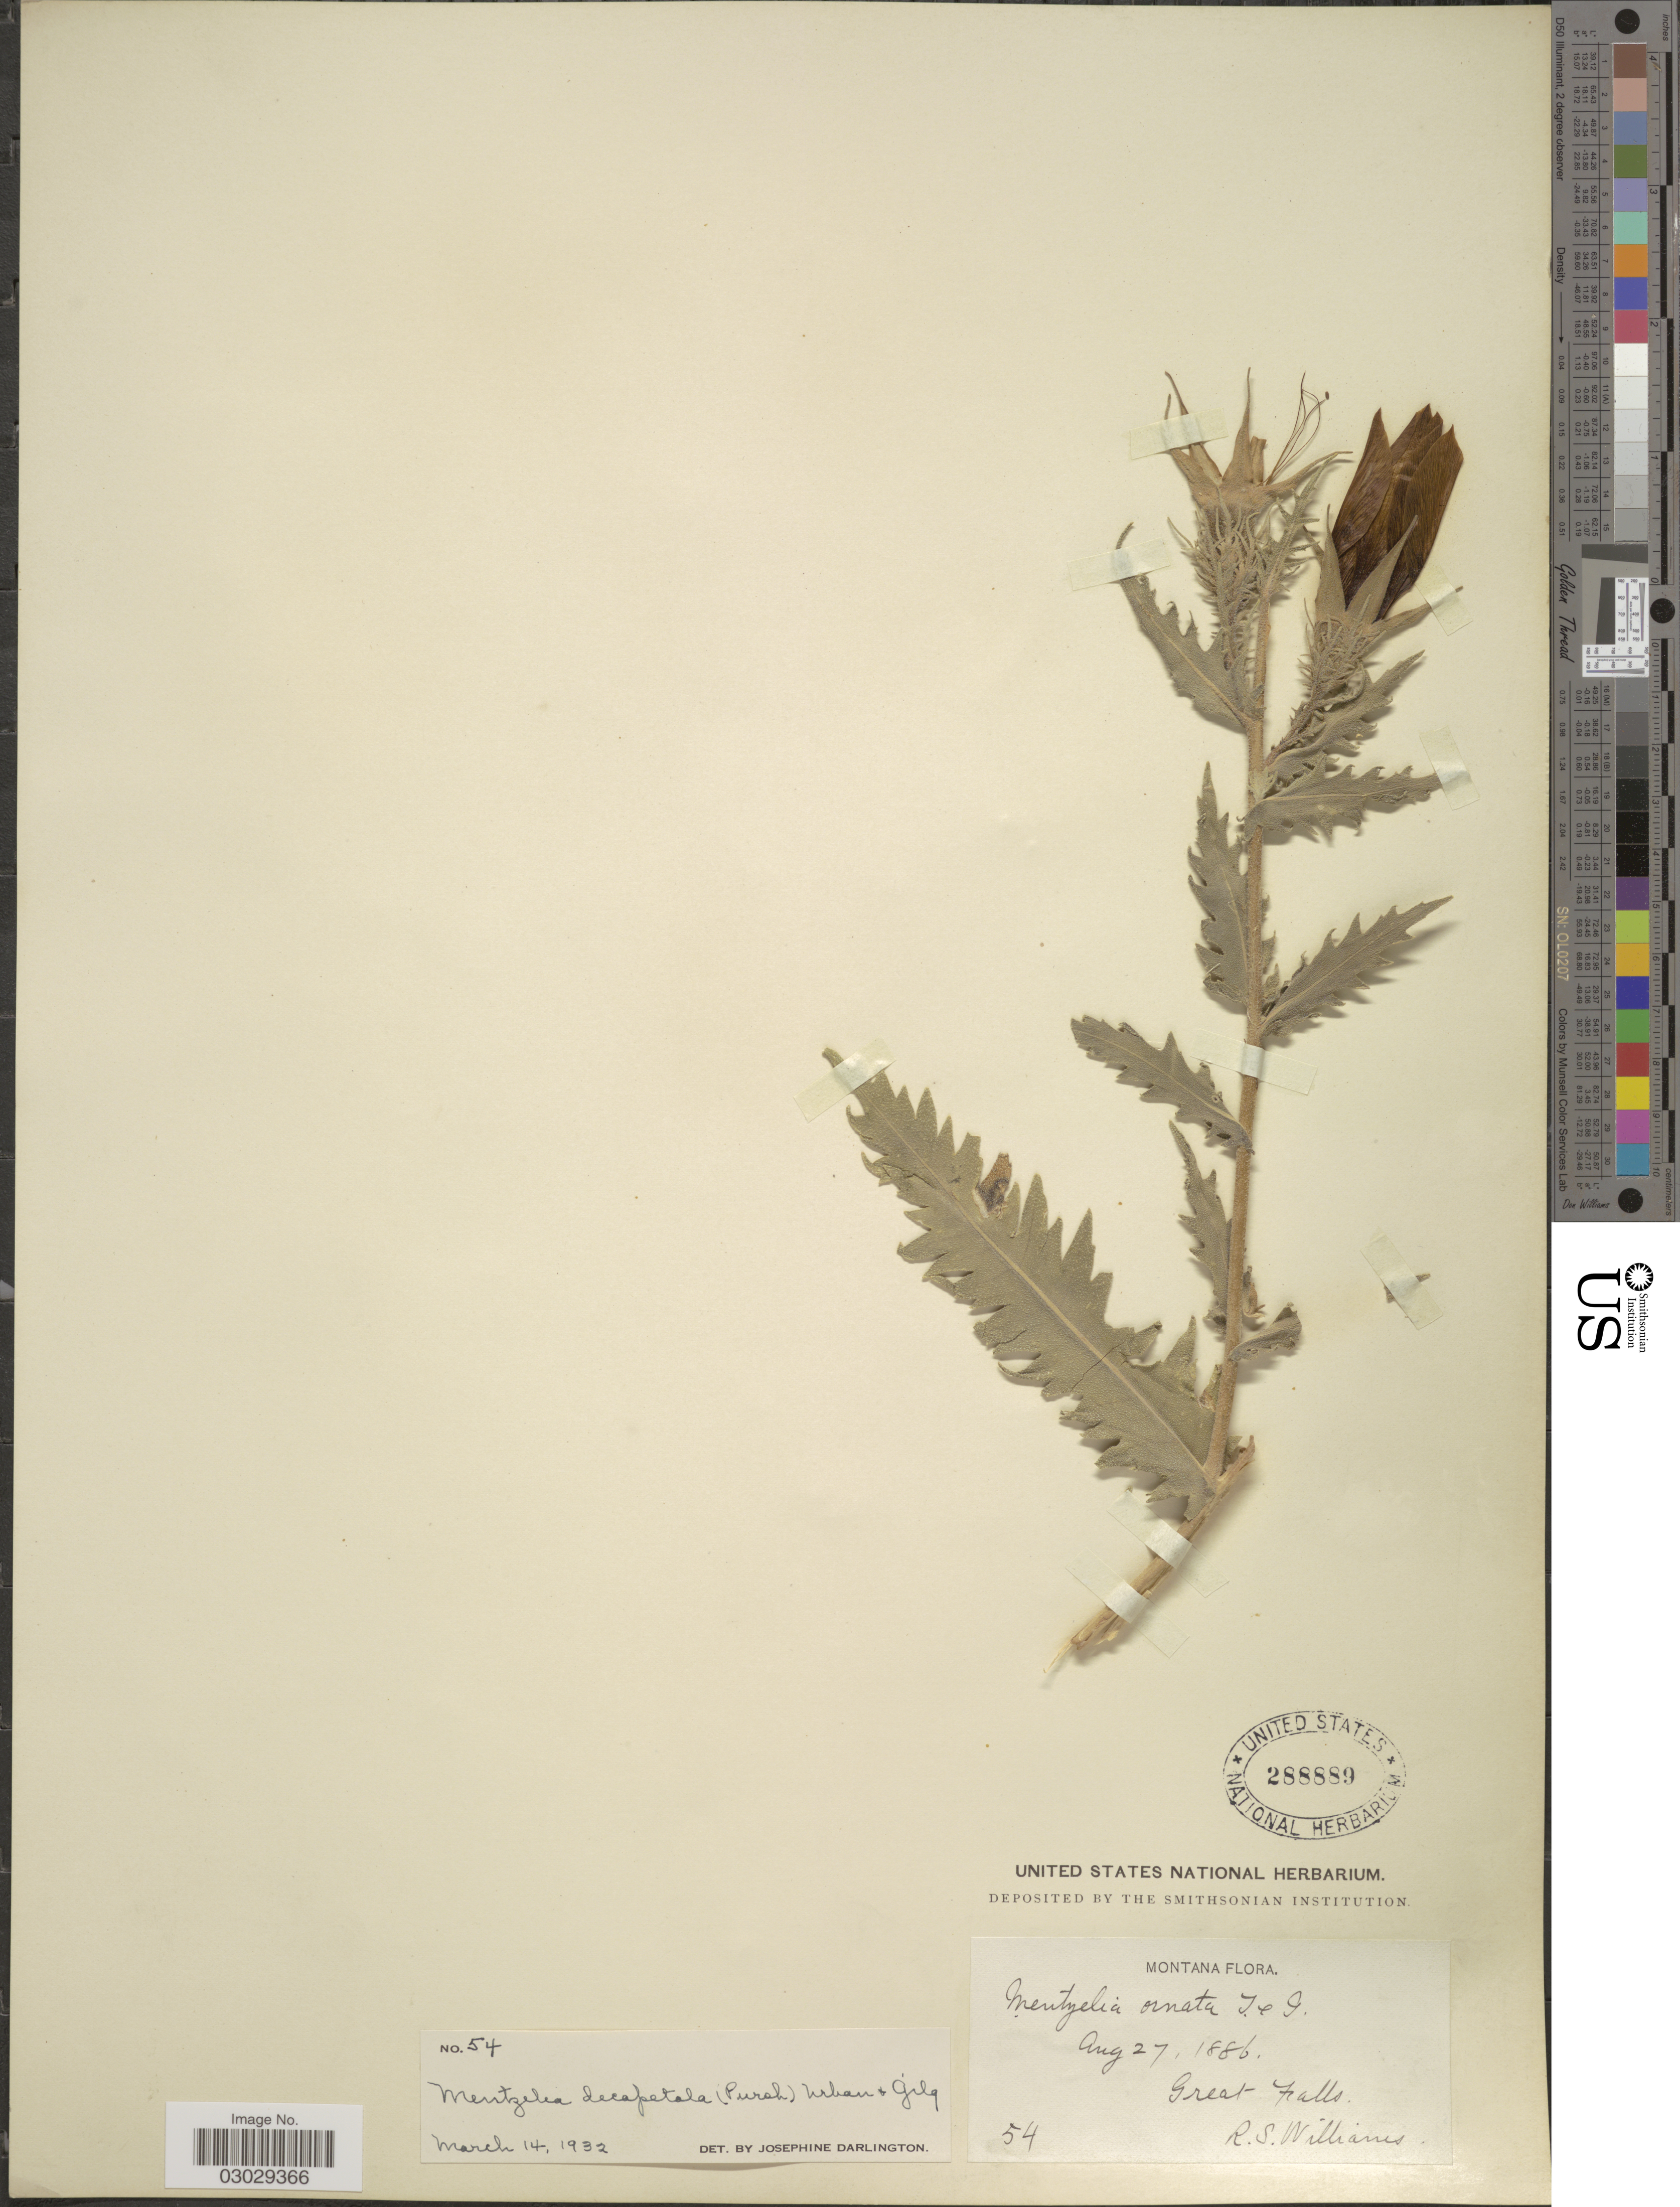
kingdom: Plantae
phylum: Tracheophyta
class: Magnoliopsida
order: Cornales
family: Loasaceae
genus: Mentzelia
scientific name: Mentzelia decapetala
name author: (Sims) Urb.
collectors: R. S. Williams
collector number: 54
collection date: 1886-08-27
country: United States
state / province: Montana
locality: Great Falls.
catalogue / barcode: US 288889